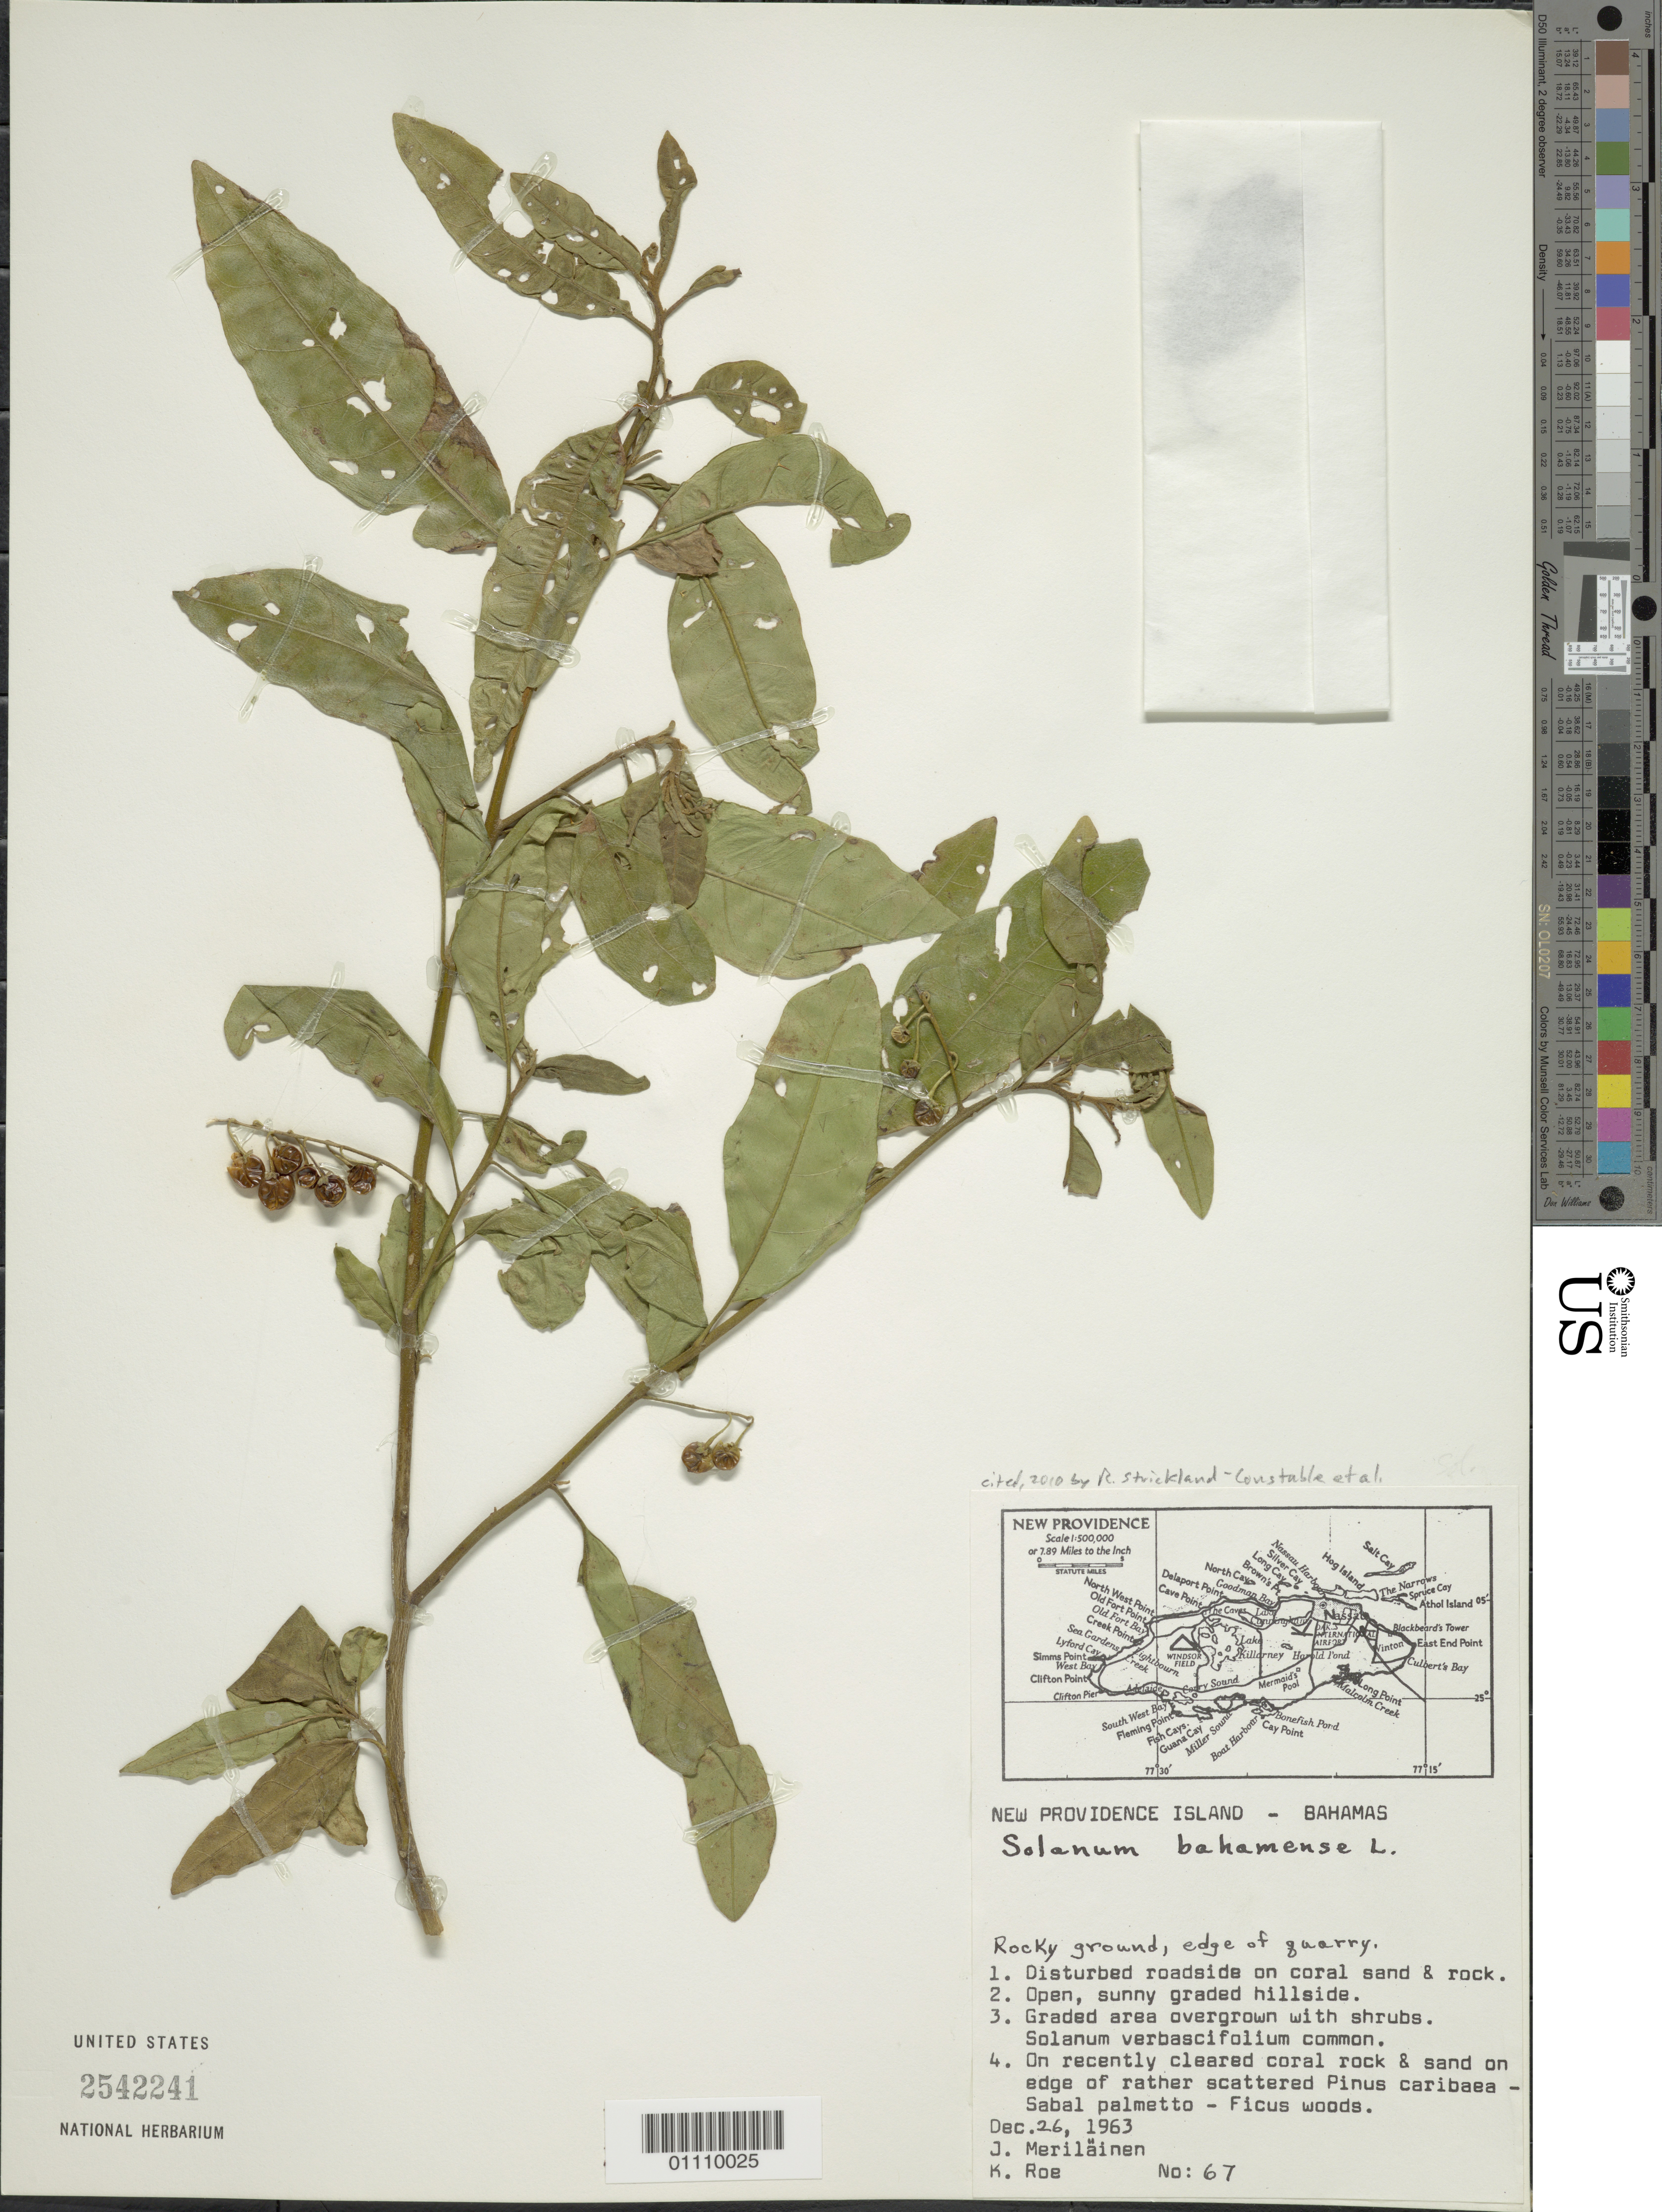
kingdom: Plantae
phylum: Tracheophyta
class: Magnoliopsida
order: Solanales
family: Solanaceae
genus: Solanum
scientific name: Solanum bahamense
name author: L.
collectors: J. Merilainen & K. Roe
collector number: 67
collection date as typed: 26 Dec 1963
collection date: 1963-12-26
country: Bahamas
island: New Providence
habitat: Rocky ground, edge of quarry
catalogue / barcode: US 2542241